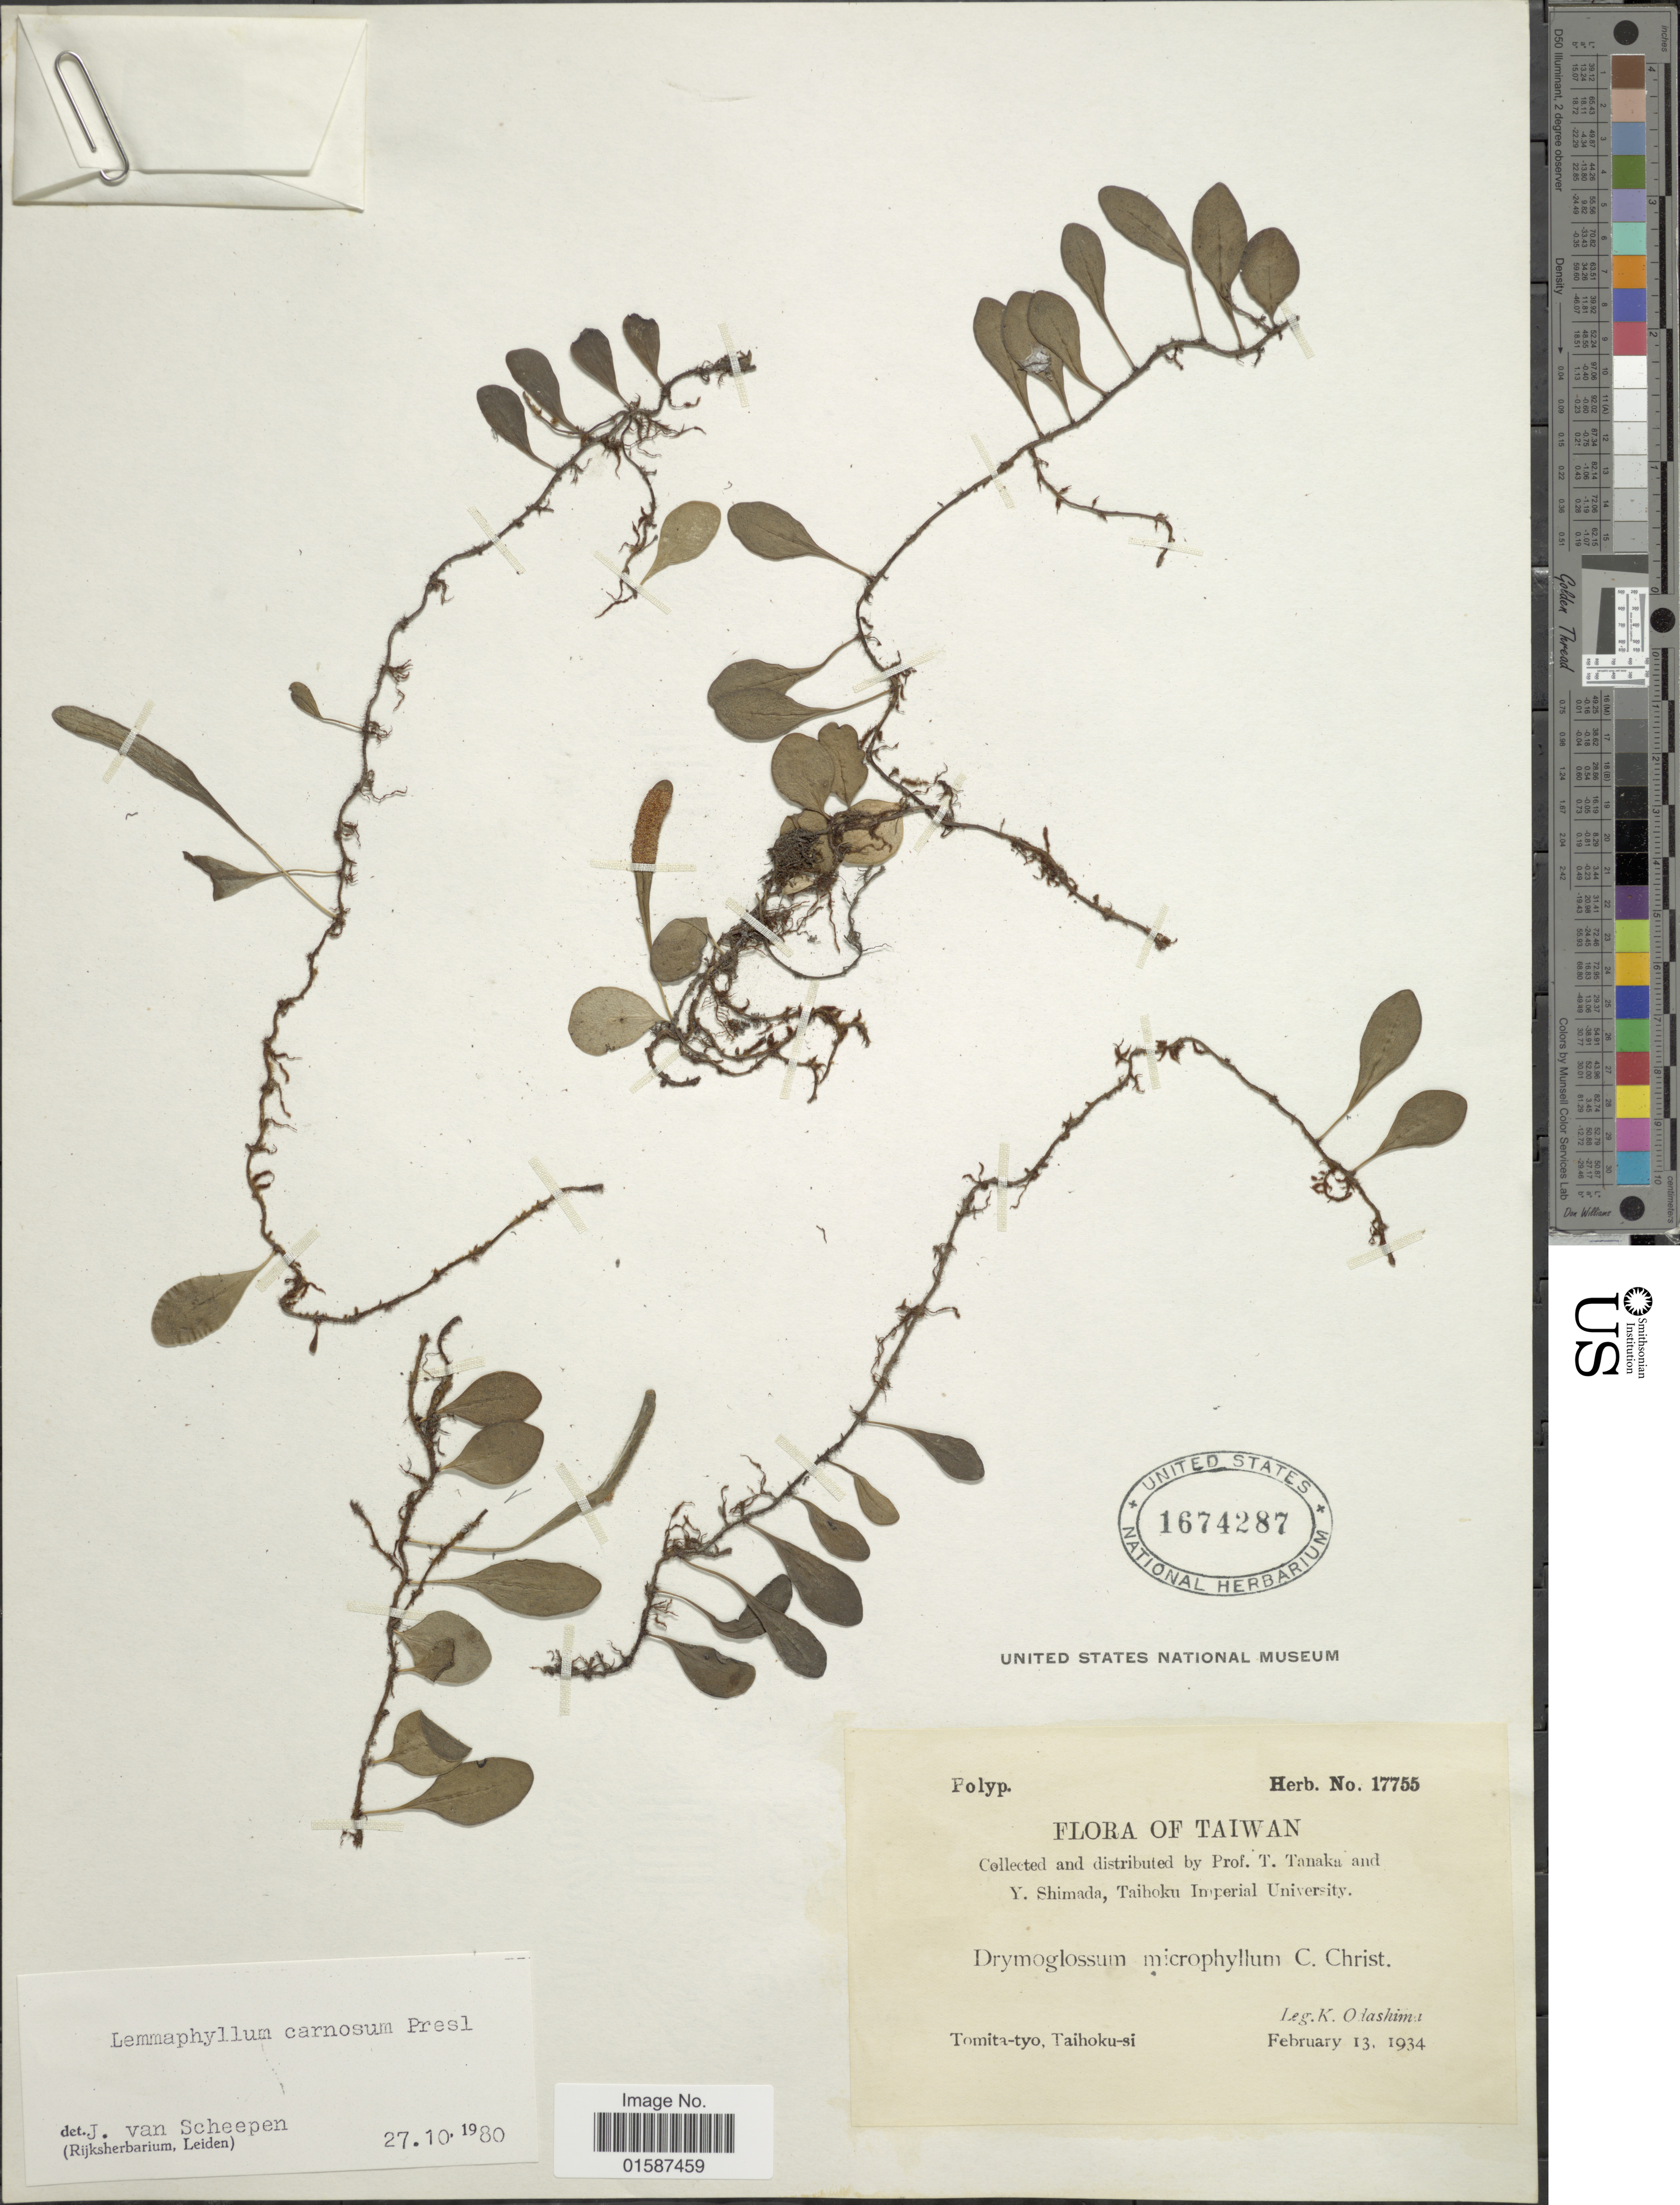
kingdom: Plantae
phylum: Tracheophyta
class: Polypodiopsida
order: Polypodiales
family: Polypodiaceae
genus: Lemmaphyllum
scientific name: Lemmaphyllum carnosum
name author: (J. Sm. ex Hook.) C. Presl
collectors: K. Odashima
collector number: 17755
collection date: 1934-02-13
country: Taiwan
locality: Tomita-tyo, Taihoku-si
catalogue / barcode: US 1674287